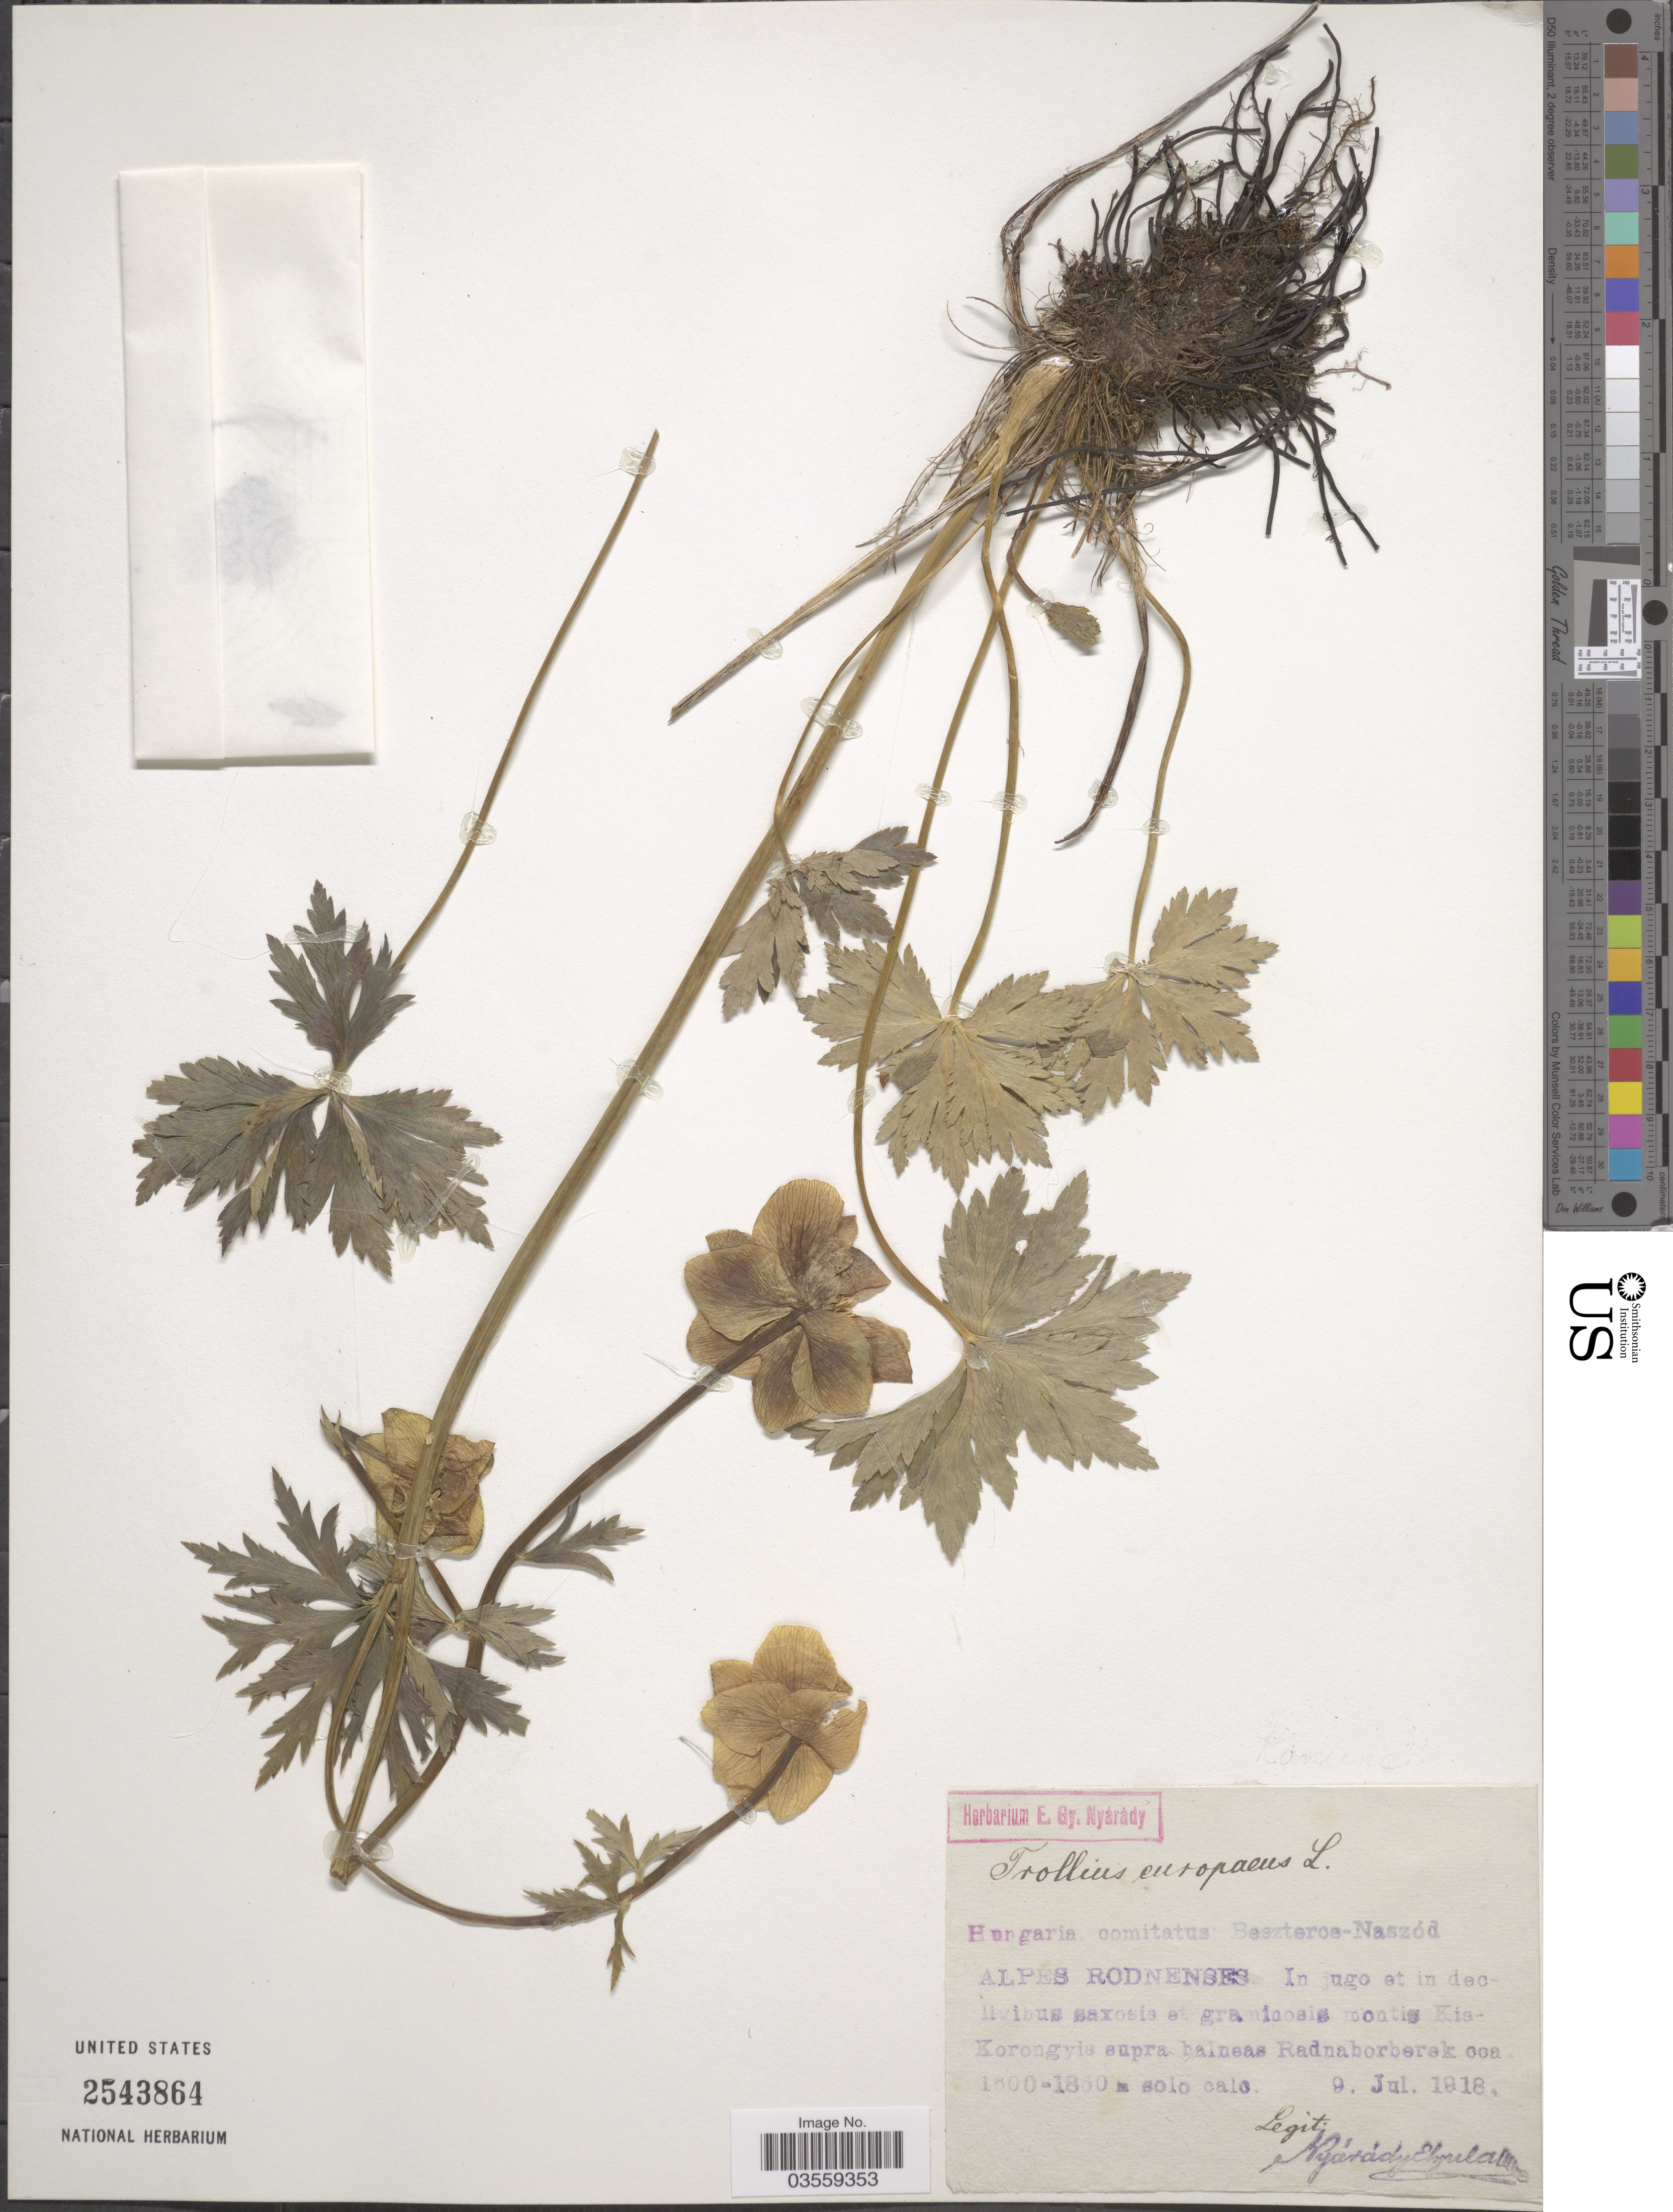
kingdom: Plantae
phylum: Tracheophyta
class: Magnoliopsida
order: Ranunculales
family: Ranunculaceae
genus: Trollius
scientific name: Trollius europaeus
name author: L.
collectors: E. Hyarady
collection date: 1918-07-09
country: Hungary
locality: Comitatus: Beszterce-Naszód. Alpes Rodnenses. In jugo et in declivibus saxosis et graminosis montis Kis-Korongyis supra balneas Radnaborberek.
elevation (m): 1600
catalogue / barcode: US 2543864